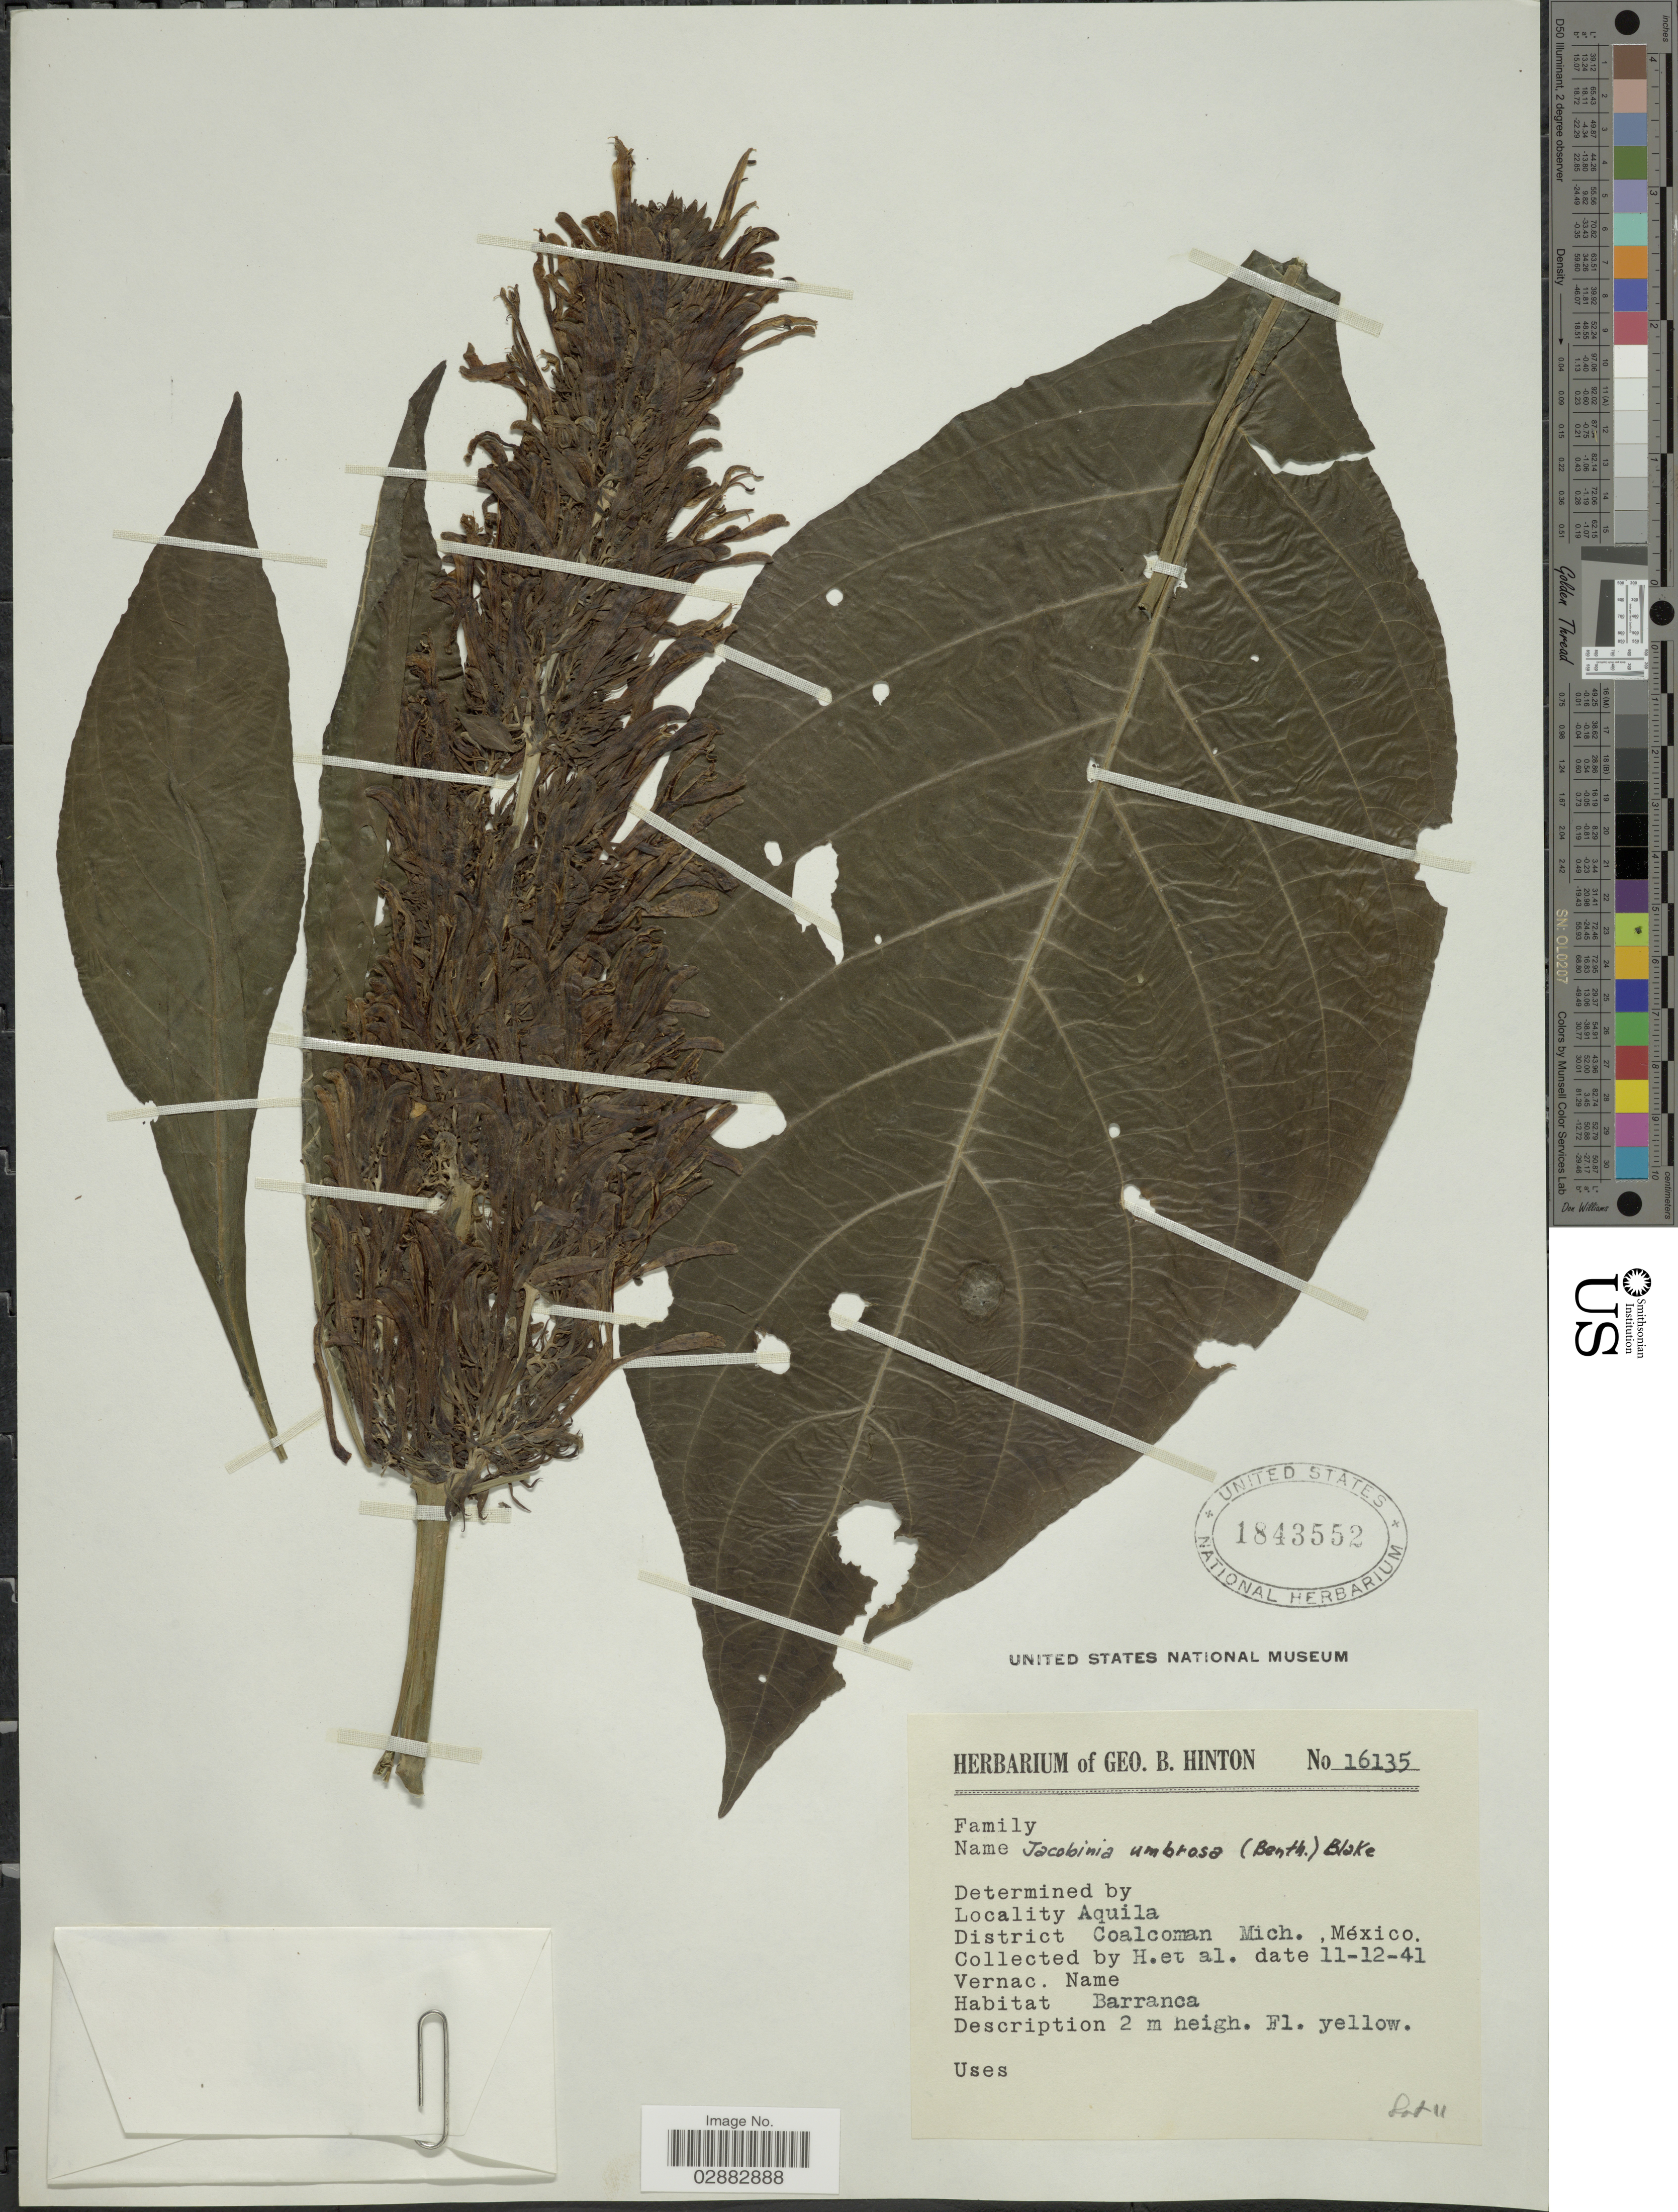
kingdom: Plantae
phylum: Tracheophyta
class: Magnoliopsida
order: Lamiales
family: Acanthaceae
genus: Jacobinia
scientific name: Jacobinia umbrosa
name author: (Benth.) S.F. Blake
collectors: G. B. Hinton & et al.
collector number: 16135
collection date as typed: Transcribed d/m/y: 11/12/41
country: Mexico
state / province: Michoacán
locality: Aquila, District Coalcoman.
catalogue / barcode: US 1843552